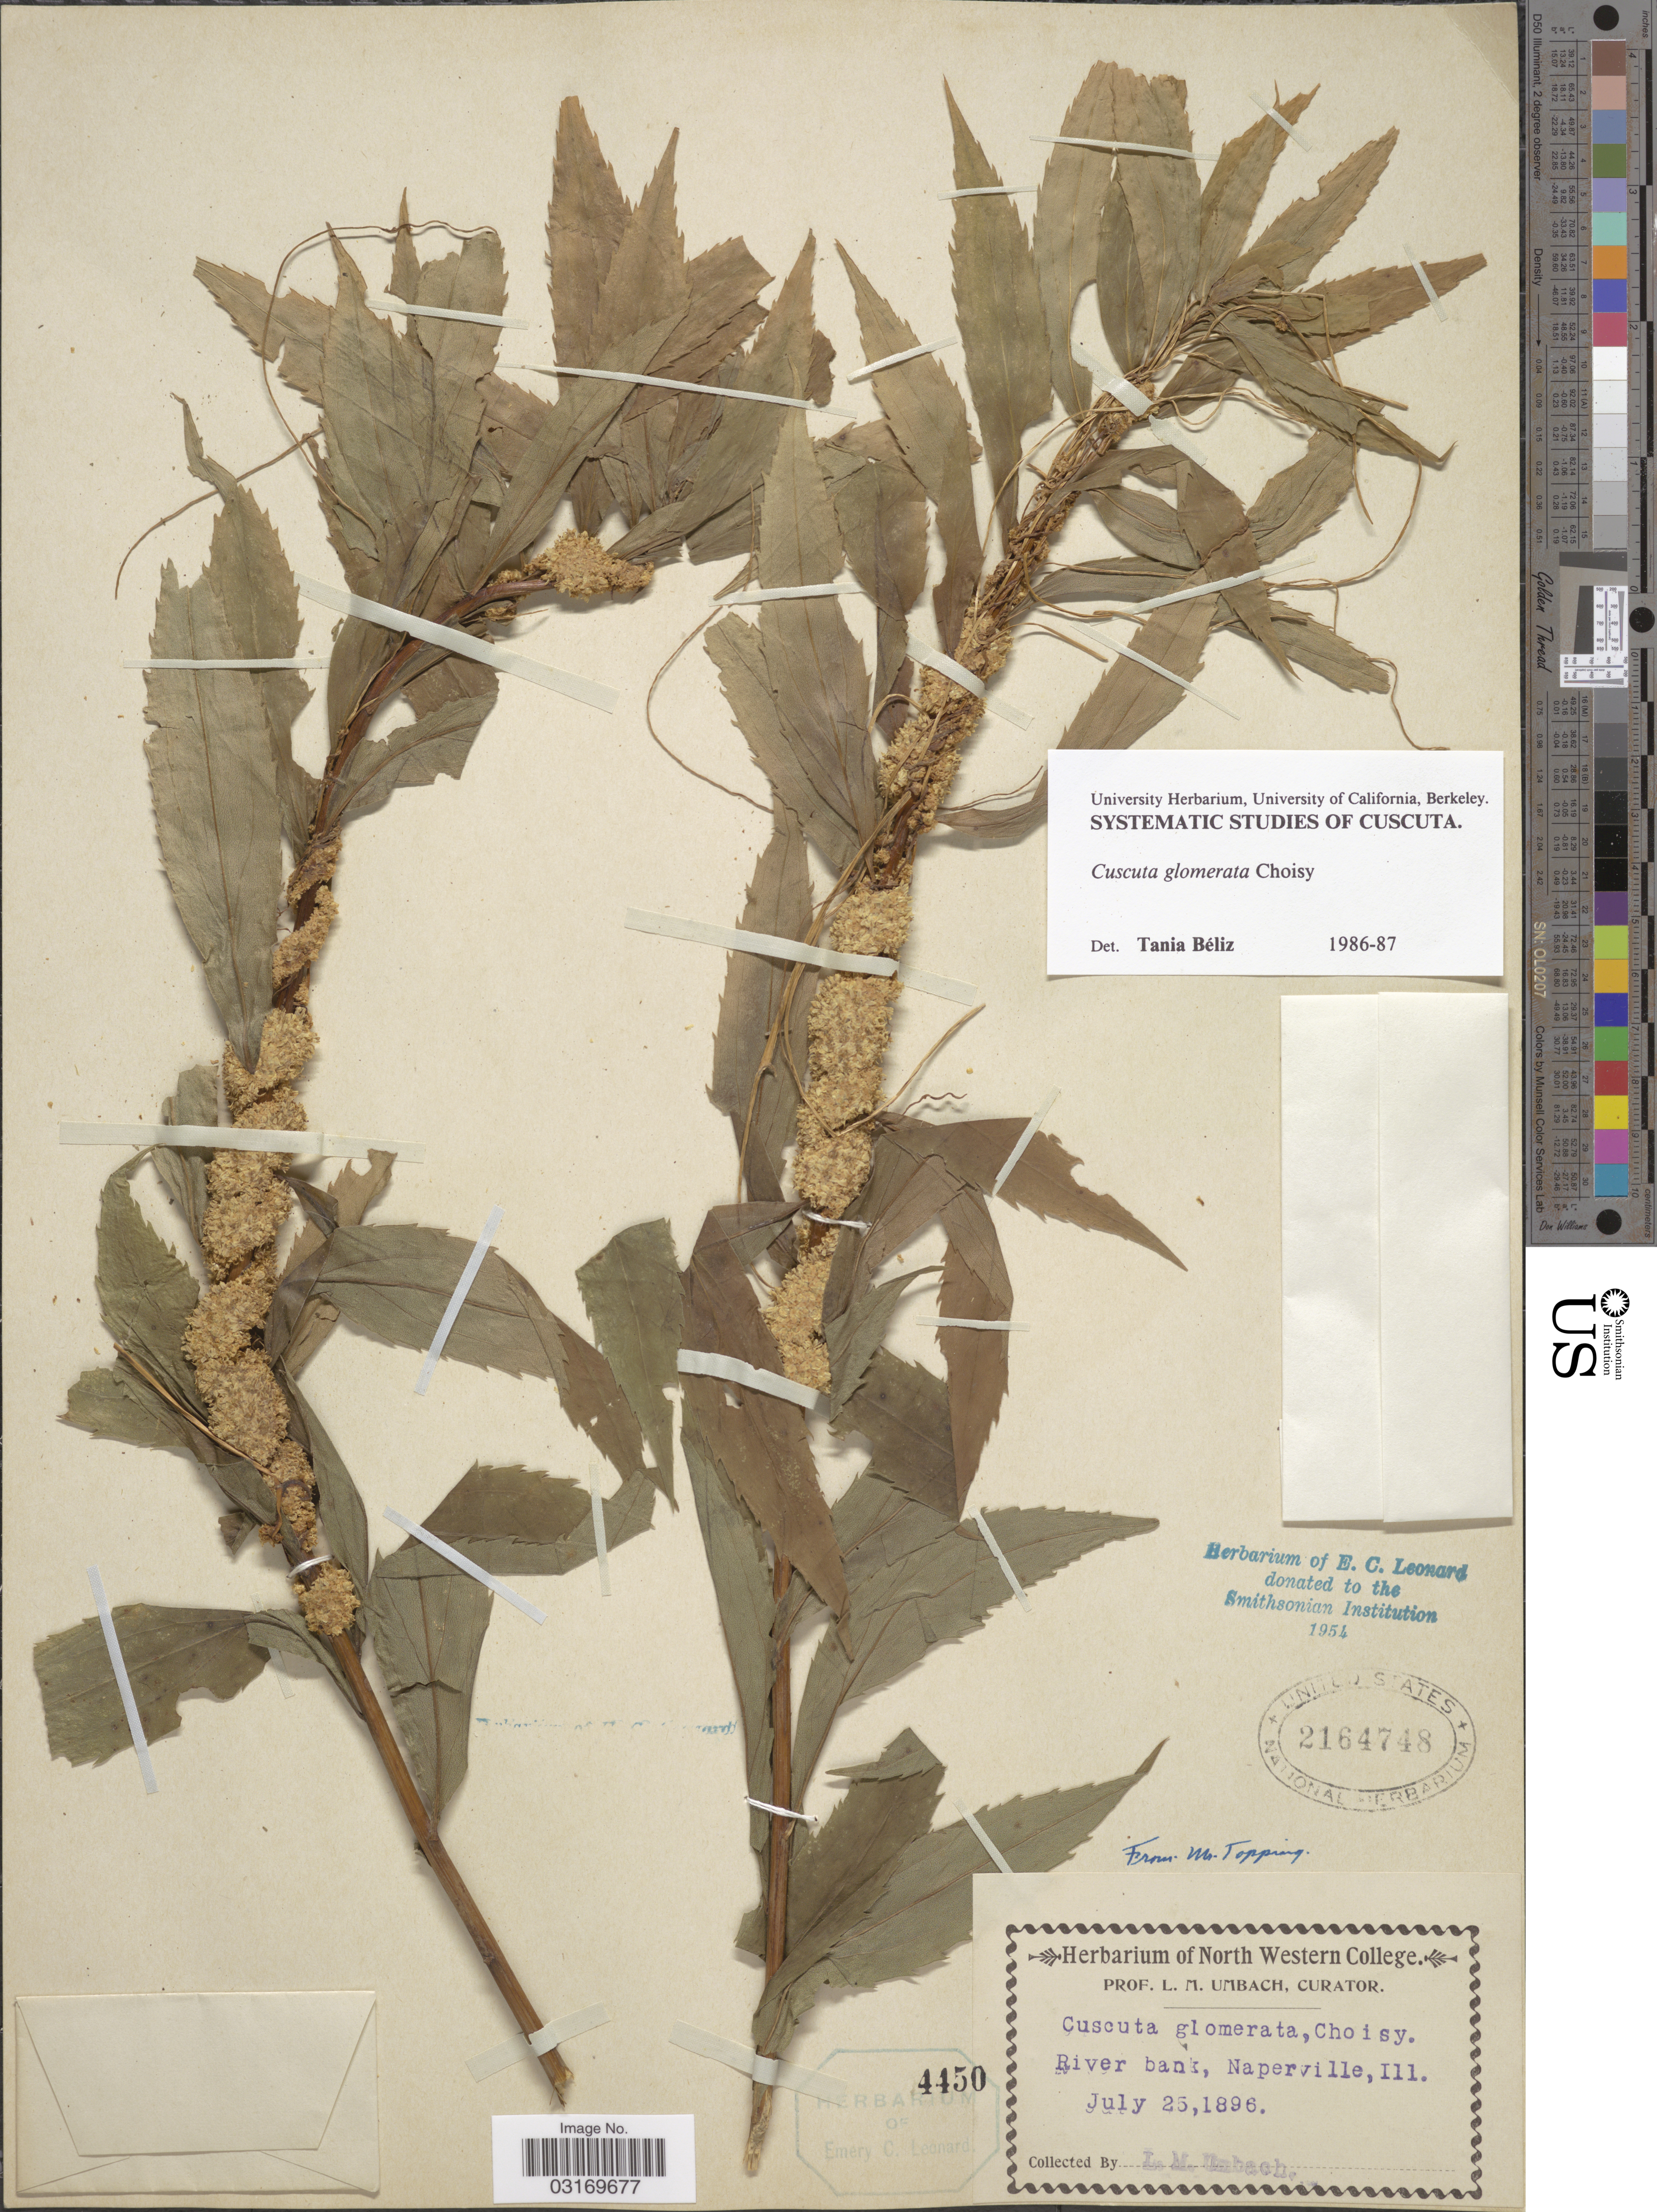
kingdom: Plantae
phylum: Tracheophyta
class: Magnoliopsida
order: Solanales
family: Convolvulaceae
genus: Cuscuta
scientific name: Cuscuta glomerata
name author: Chris.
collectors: L. M. Umbach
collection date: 1896-07-25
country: United States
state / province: Illinois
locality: River bank, Naperville.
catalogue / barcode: US 2164748